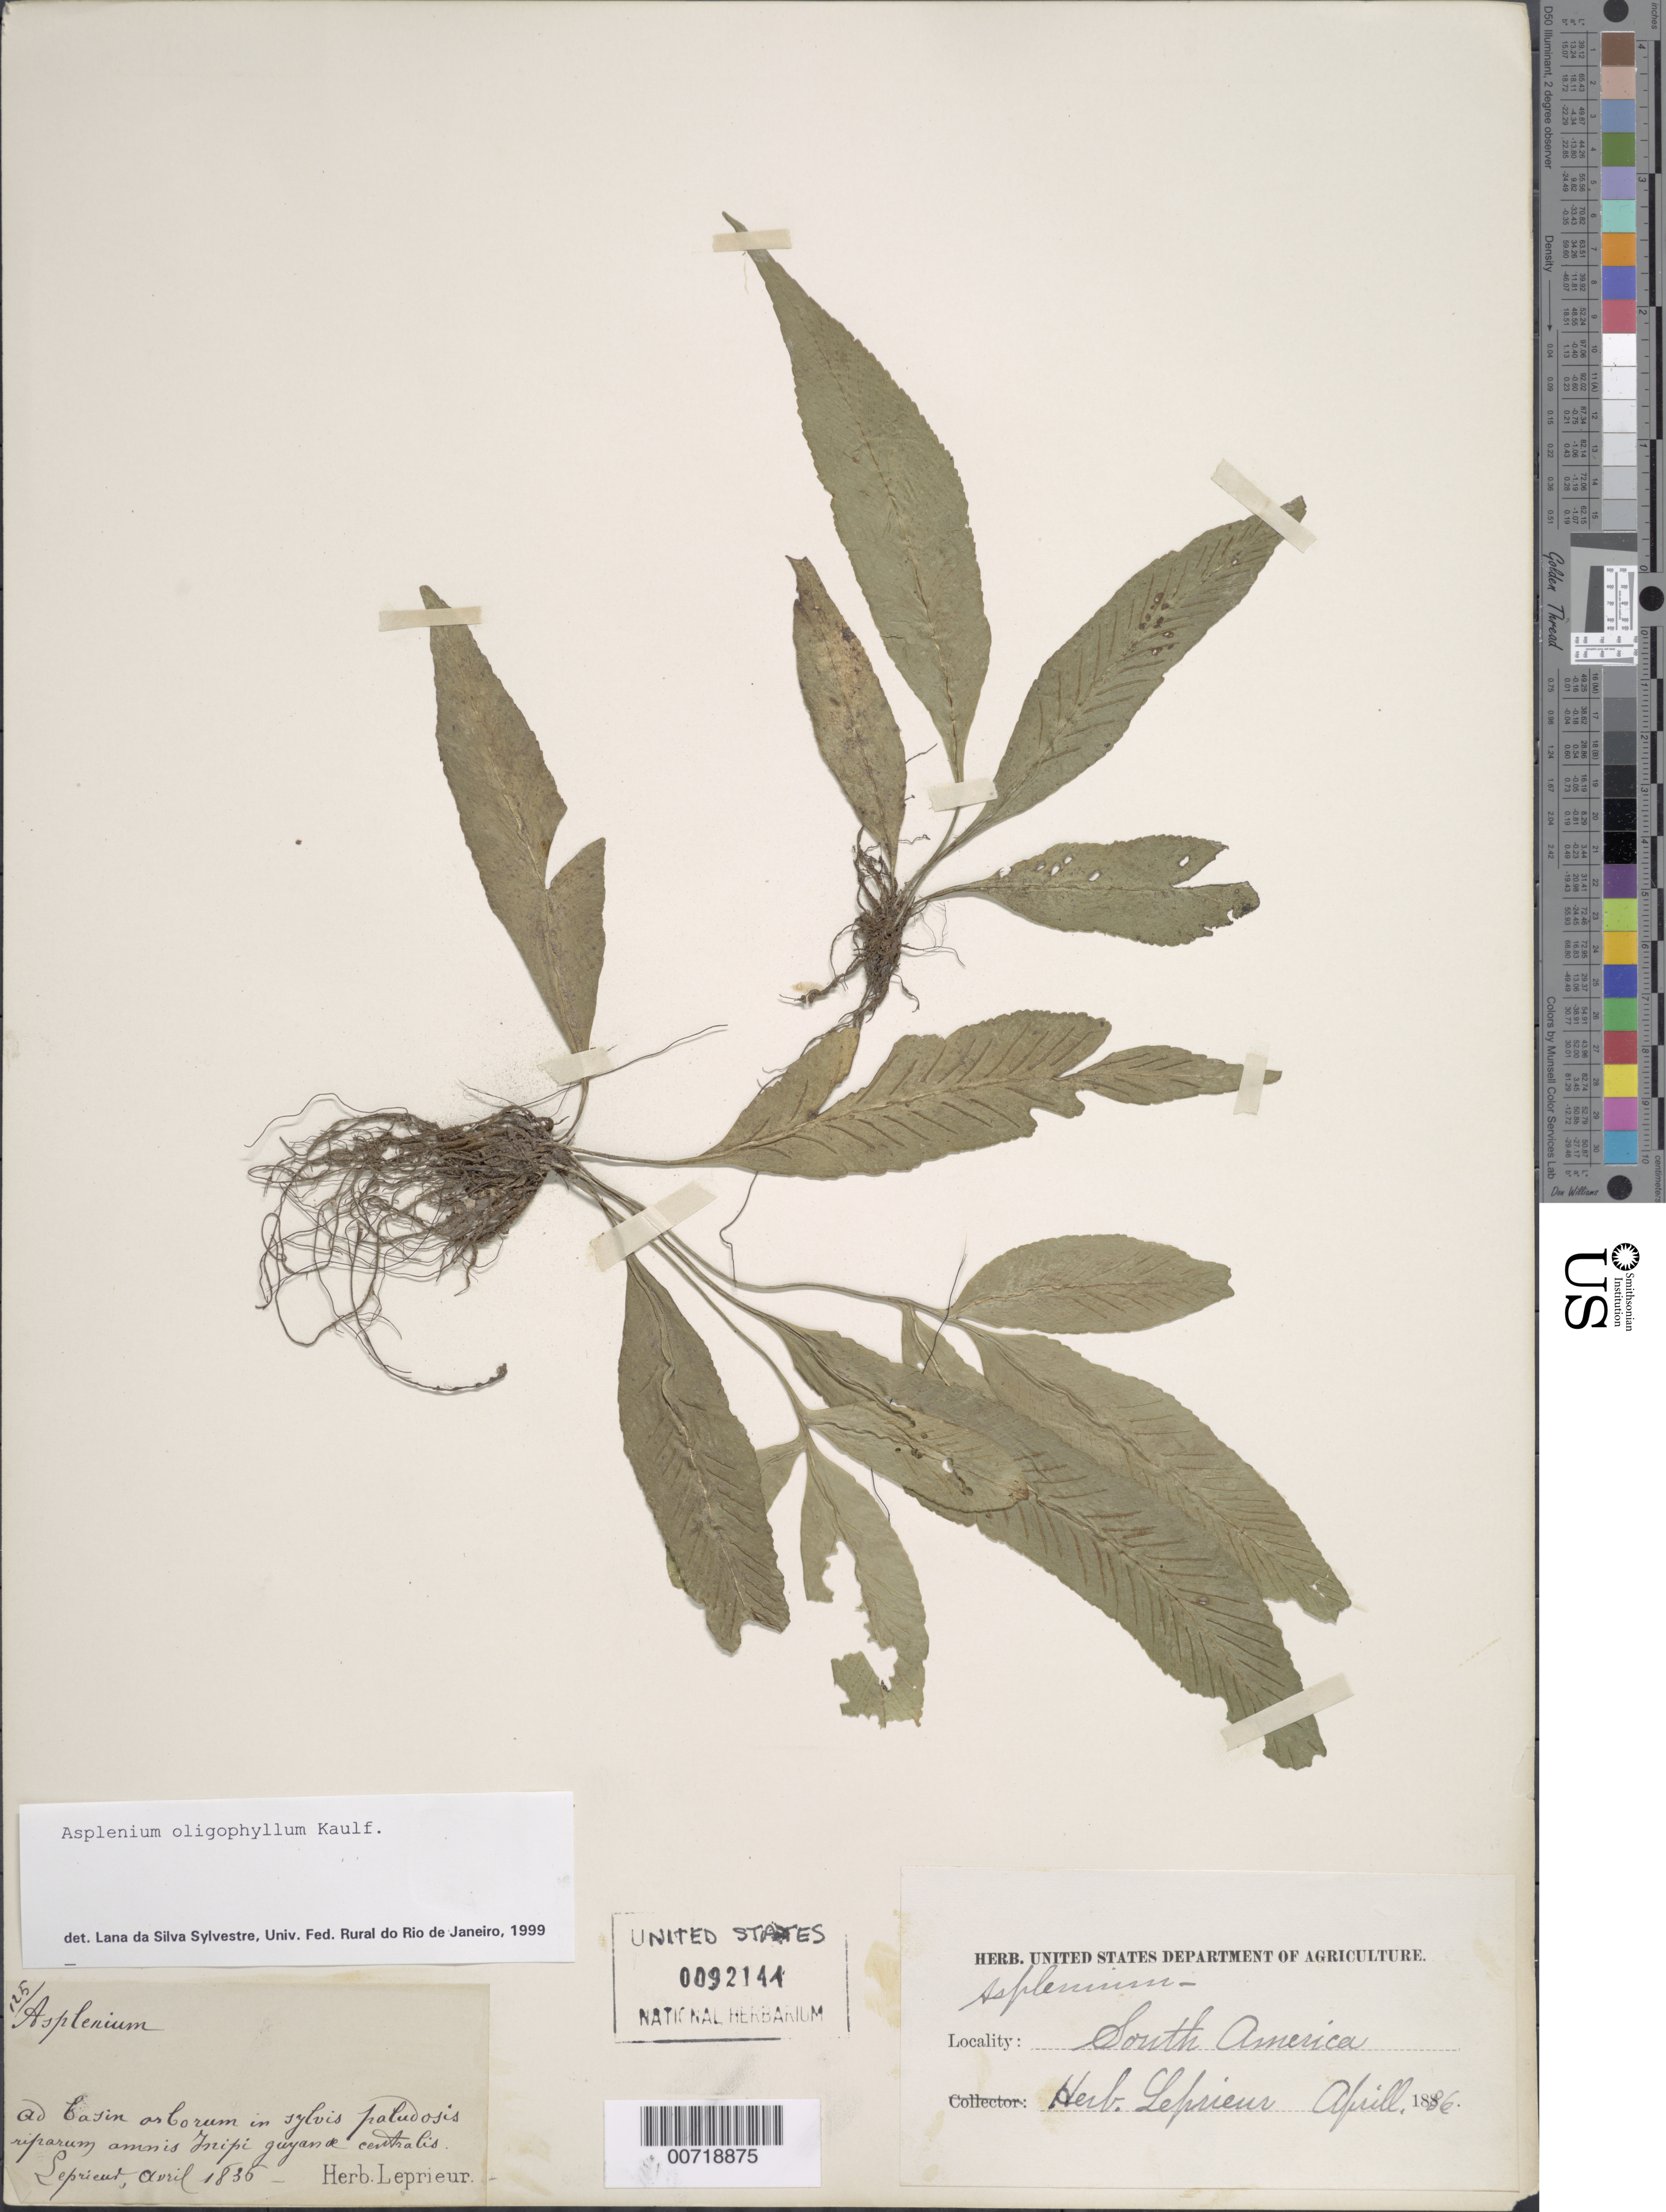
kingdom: Plantae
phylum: Tracheophyta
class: Polypodiopsida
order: Polypodiales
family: Aspleniaceae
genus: Asplenium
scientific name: Asplenium oligophyllum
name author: Kaulf.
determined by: Sylvestre, L. da Silva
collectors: F. M. R. Leprieur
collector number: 125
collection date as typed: April 1836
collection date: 1836-04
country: French Guiana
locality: Inipi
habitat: Ad basin arborum in sylvis patudosis riparum amnis Inipi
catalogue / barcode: US 92144